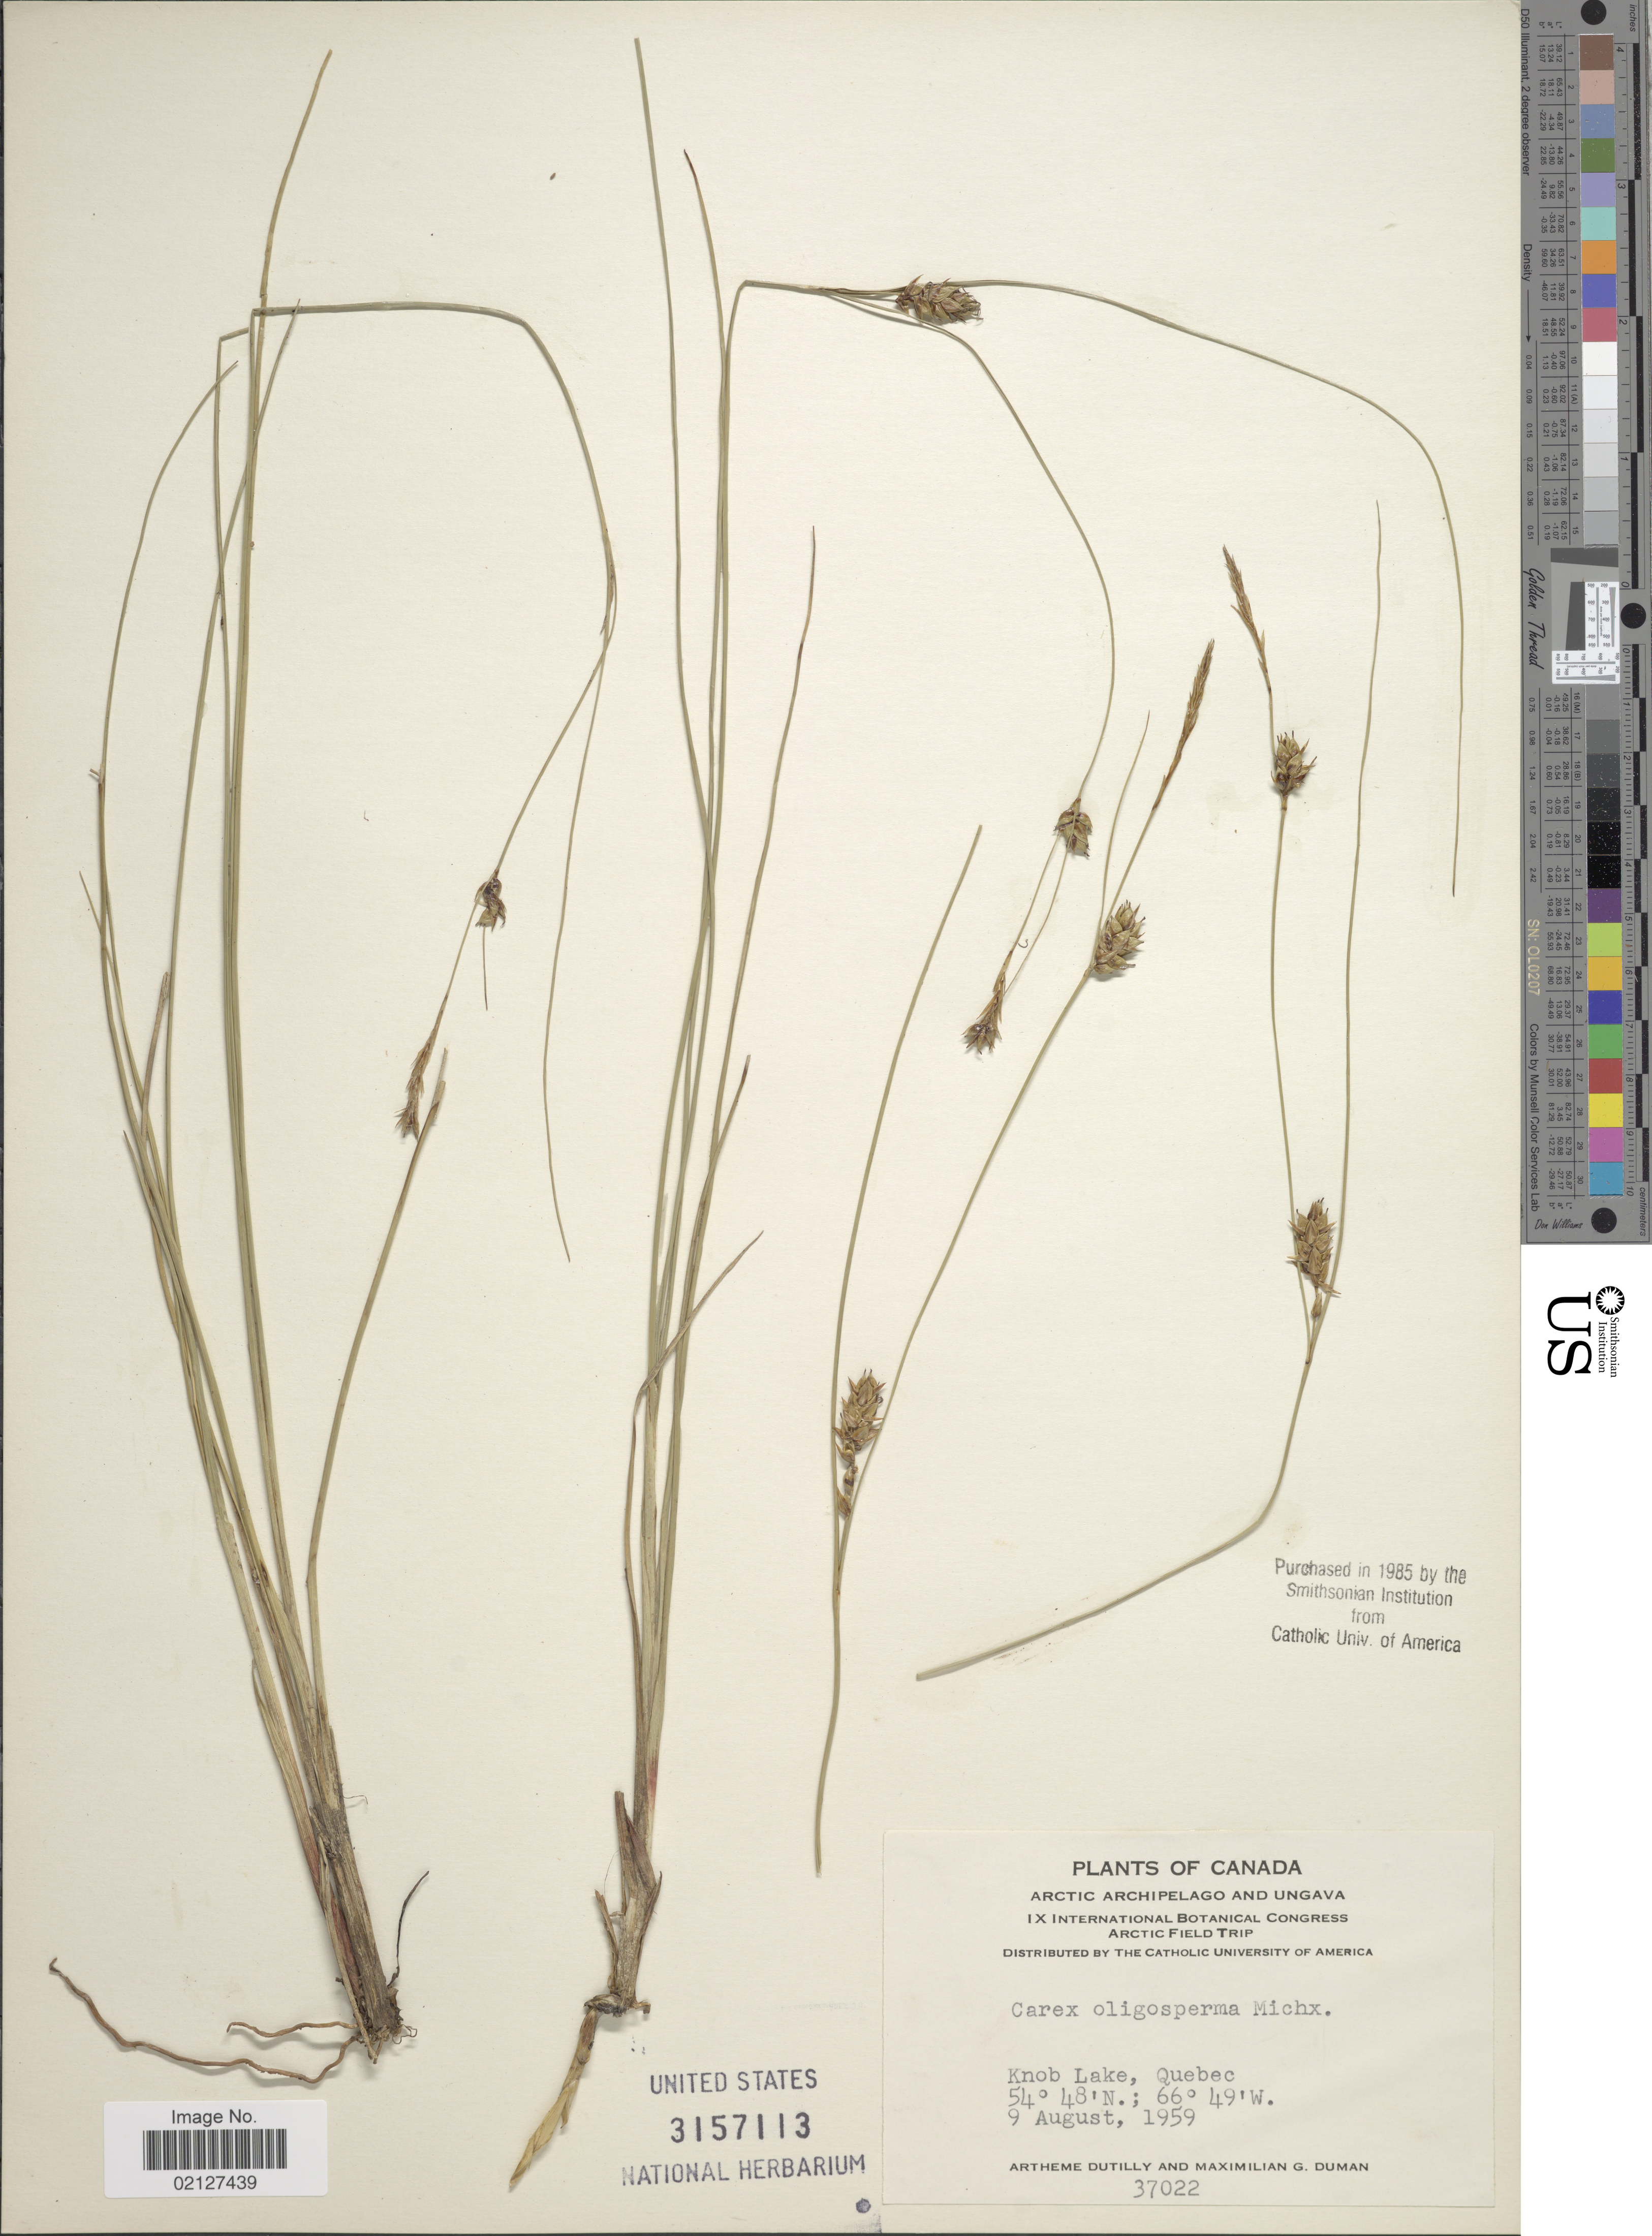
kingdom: Plantae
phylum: Tracheophyta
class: Liliopsida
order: Poales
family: Cyperaceae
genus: Carex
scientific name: Carex oligosperma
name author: Michx.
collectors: A. Dutilly & M. Duman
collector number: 37022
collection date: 1959-08-09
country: Canada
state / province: Quebec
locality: Arctic Archipelago and Ungava, Knob Lake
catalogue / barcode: US 3157113